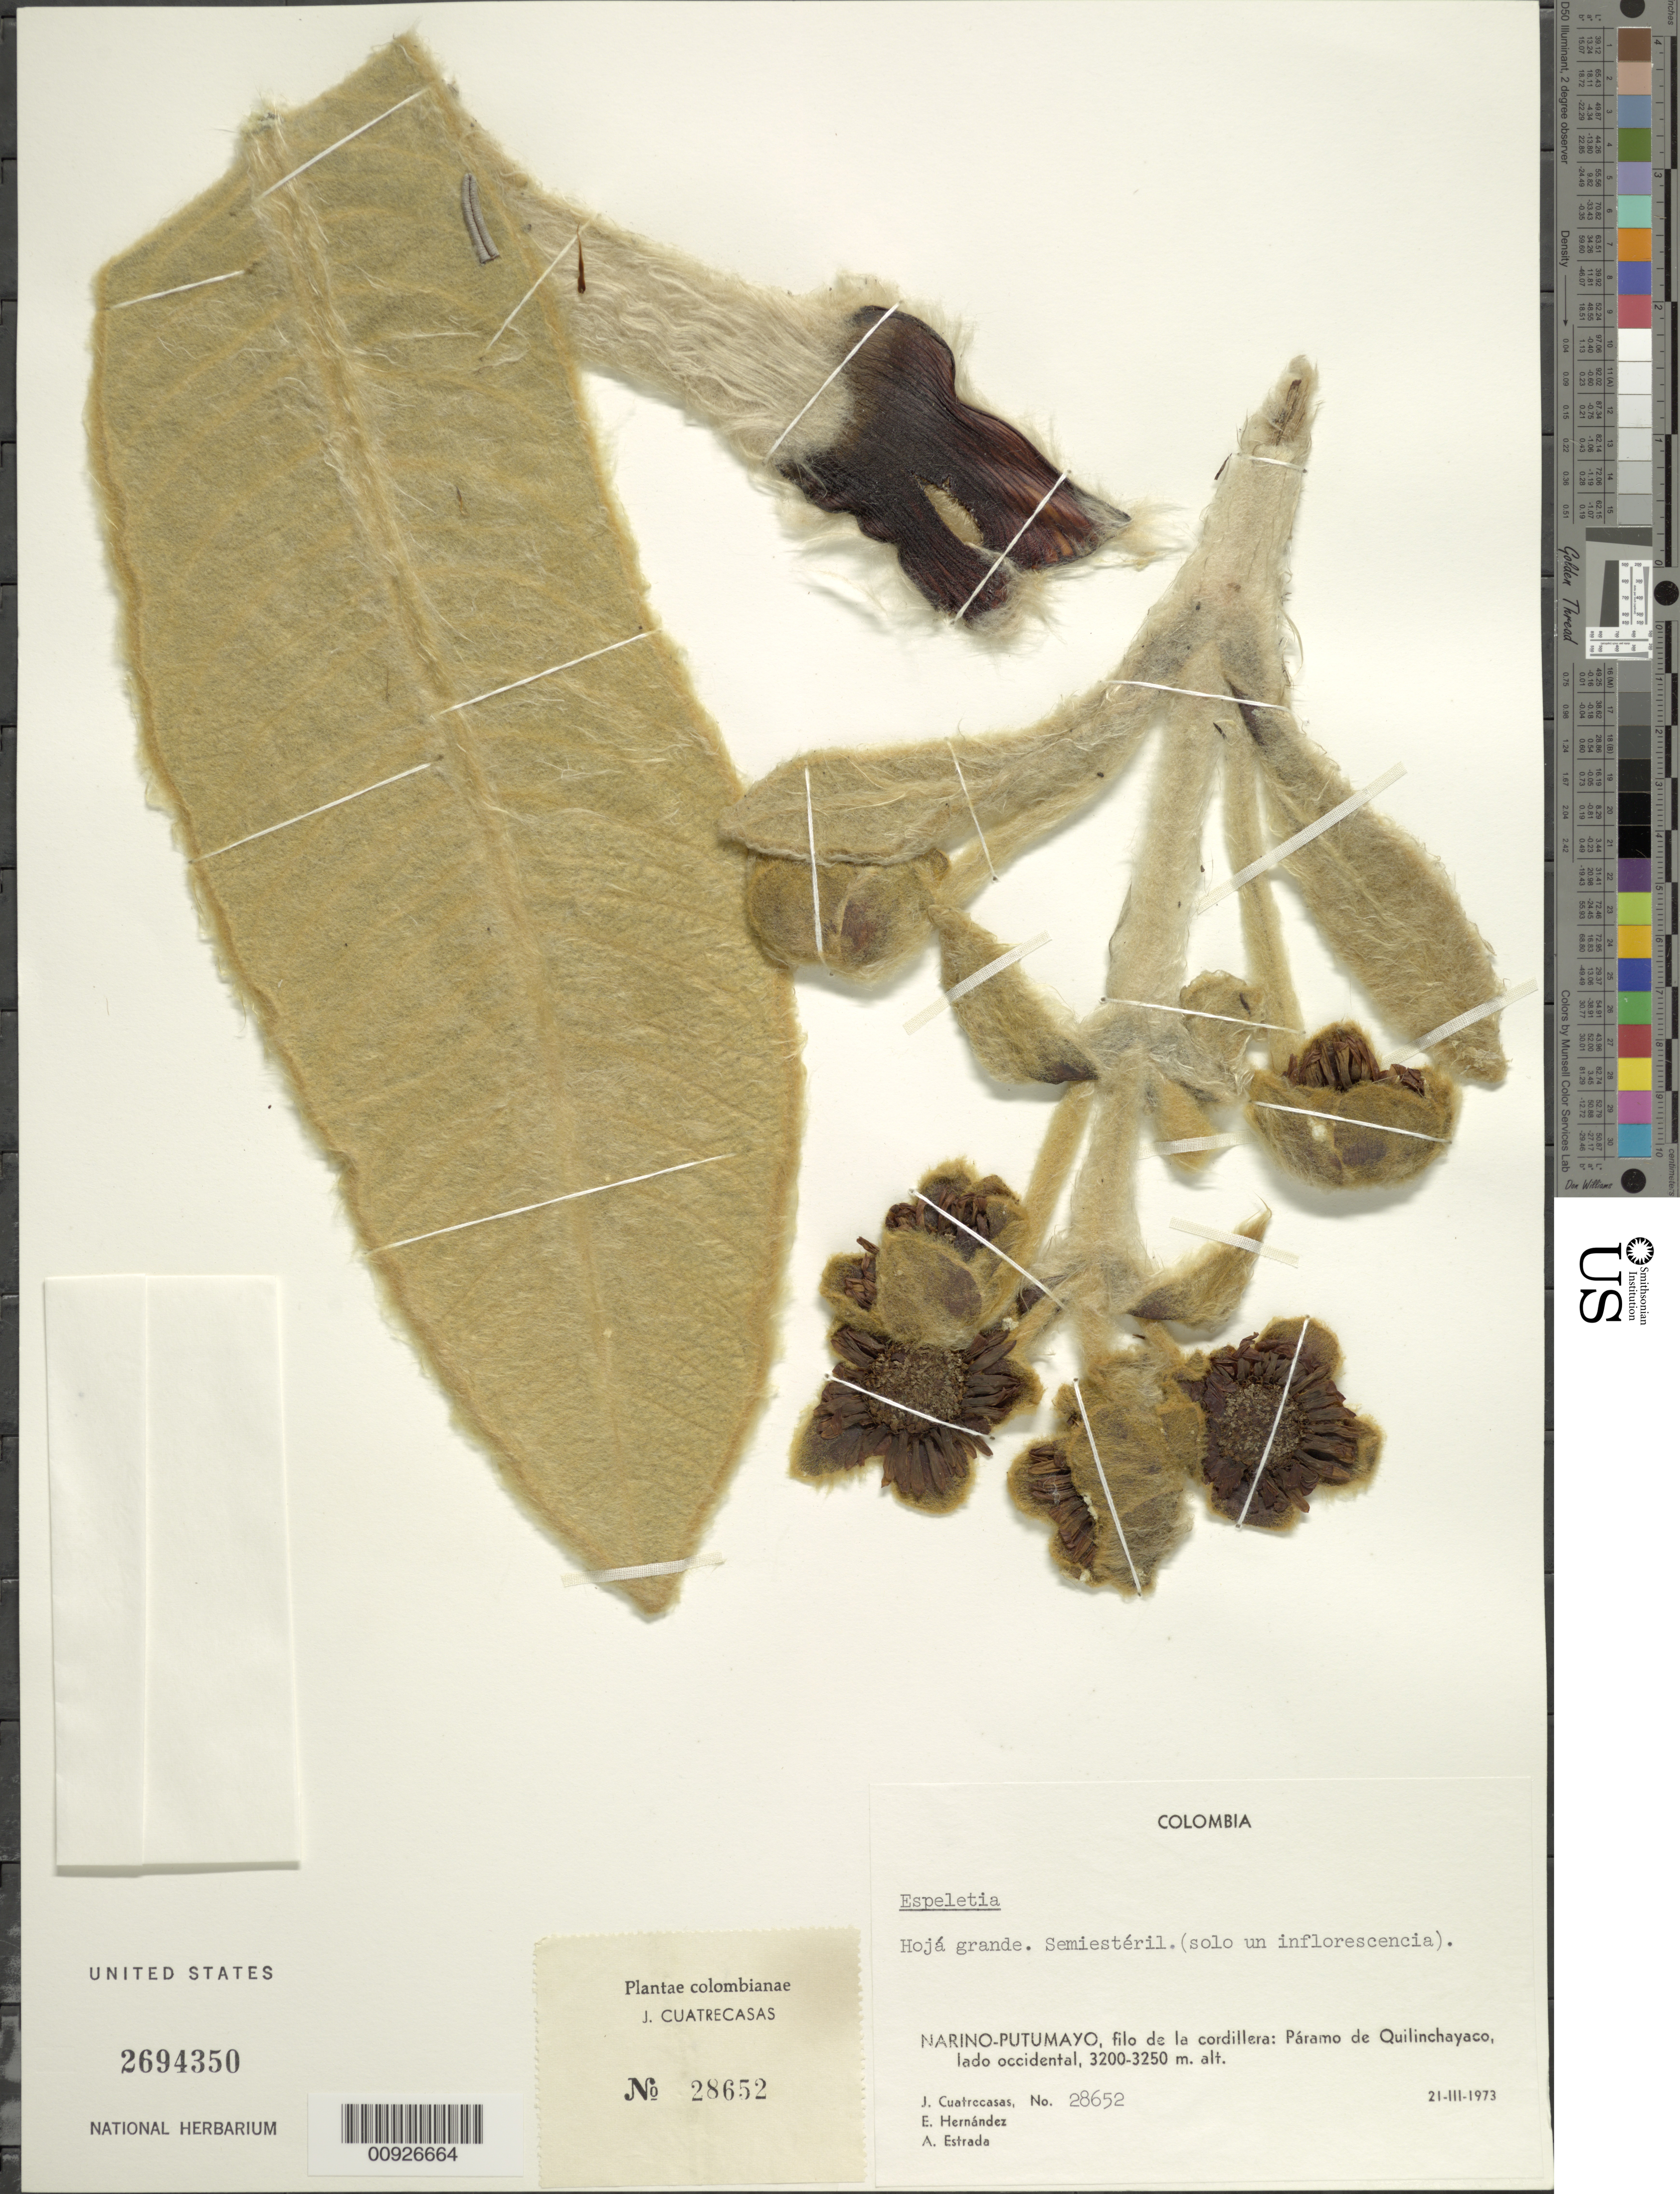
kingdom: Plantae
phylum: Tracheophyta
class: Magnoliopsida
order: Asterales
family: Asteraceae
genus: Espeletia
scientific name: Espeletia pycnophylla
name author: Cuatrec.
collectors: J. Cuatrecasas, E. Hernández & A. Estrada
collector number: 28652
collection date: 1973-03-21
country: Colombia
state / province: Nariño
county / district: Nariño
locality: Páramo de Quilinchayaco. Filo de La Cordillera, Páramo de Quilinchayaco, Lado Oriental. Cerca de la frontera entre Narino y Putumayo. .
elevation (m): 3200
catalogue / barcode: US 2694350